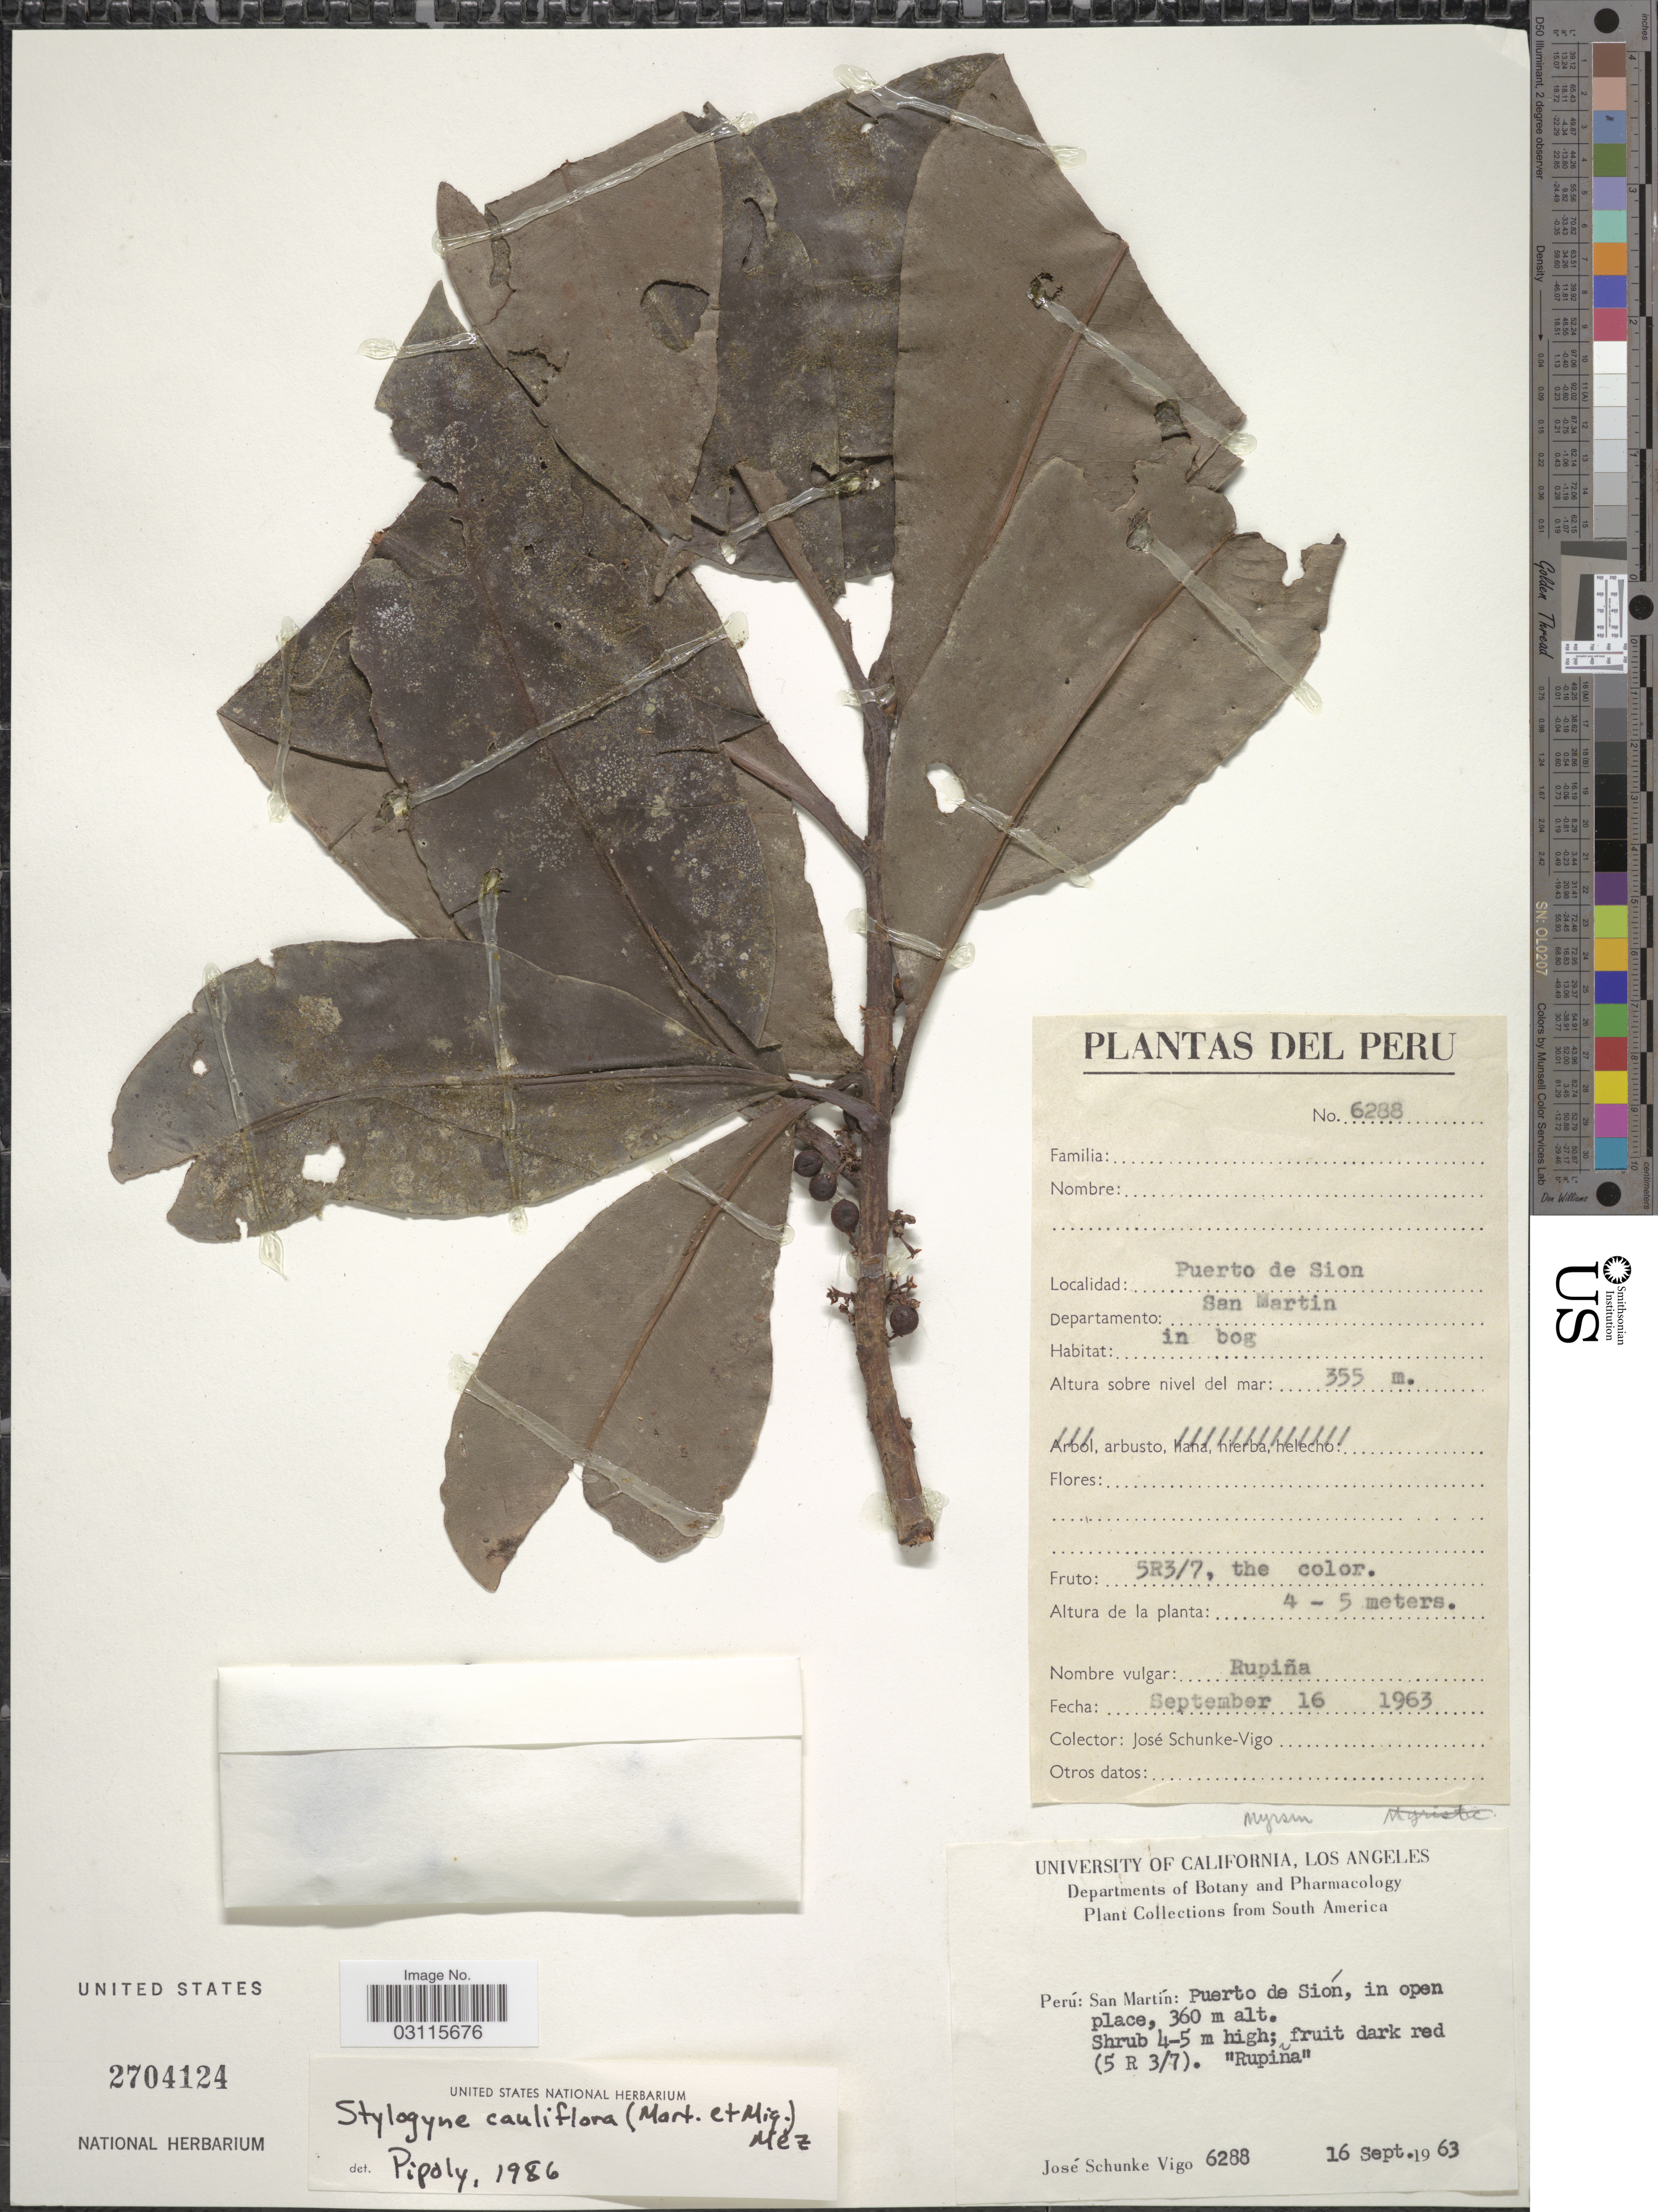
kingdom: Plantae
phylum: Tracheophyta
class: Magnoliopsida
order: Ericales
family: Primulaceae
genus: Stylogyne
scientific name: Stylogyne cauliflora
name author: (Mart. & Miq.) Mez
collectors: J. Schunke Vigo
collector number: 6288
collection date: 1963-09-16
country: Peru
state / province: San Martín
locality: San Martín: Puerto de Sión, in open place. Departamento: San Martin.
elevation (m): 360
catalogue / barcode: US 2704124